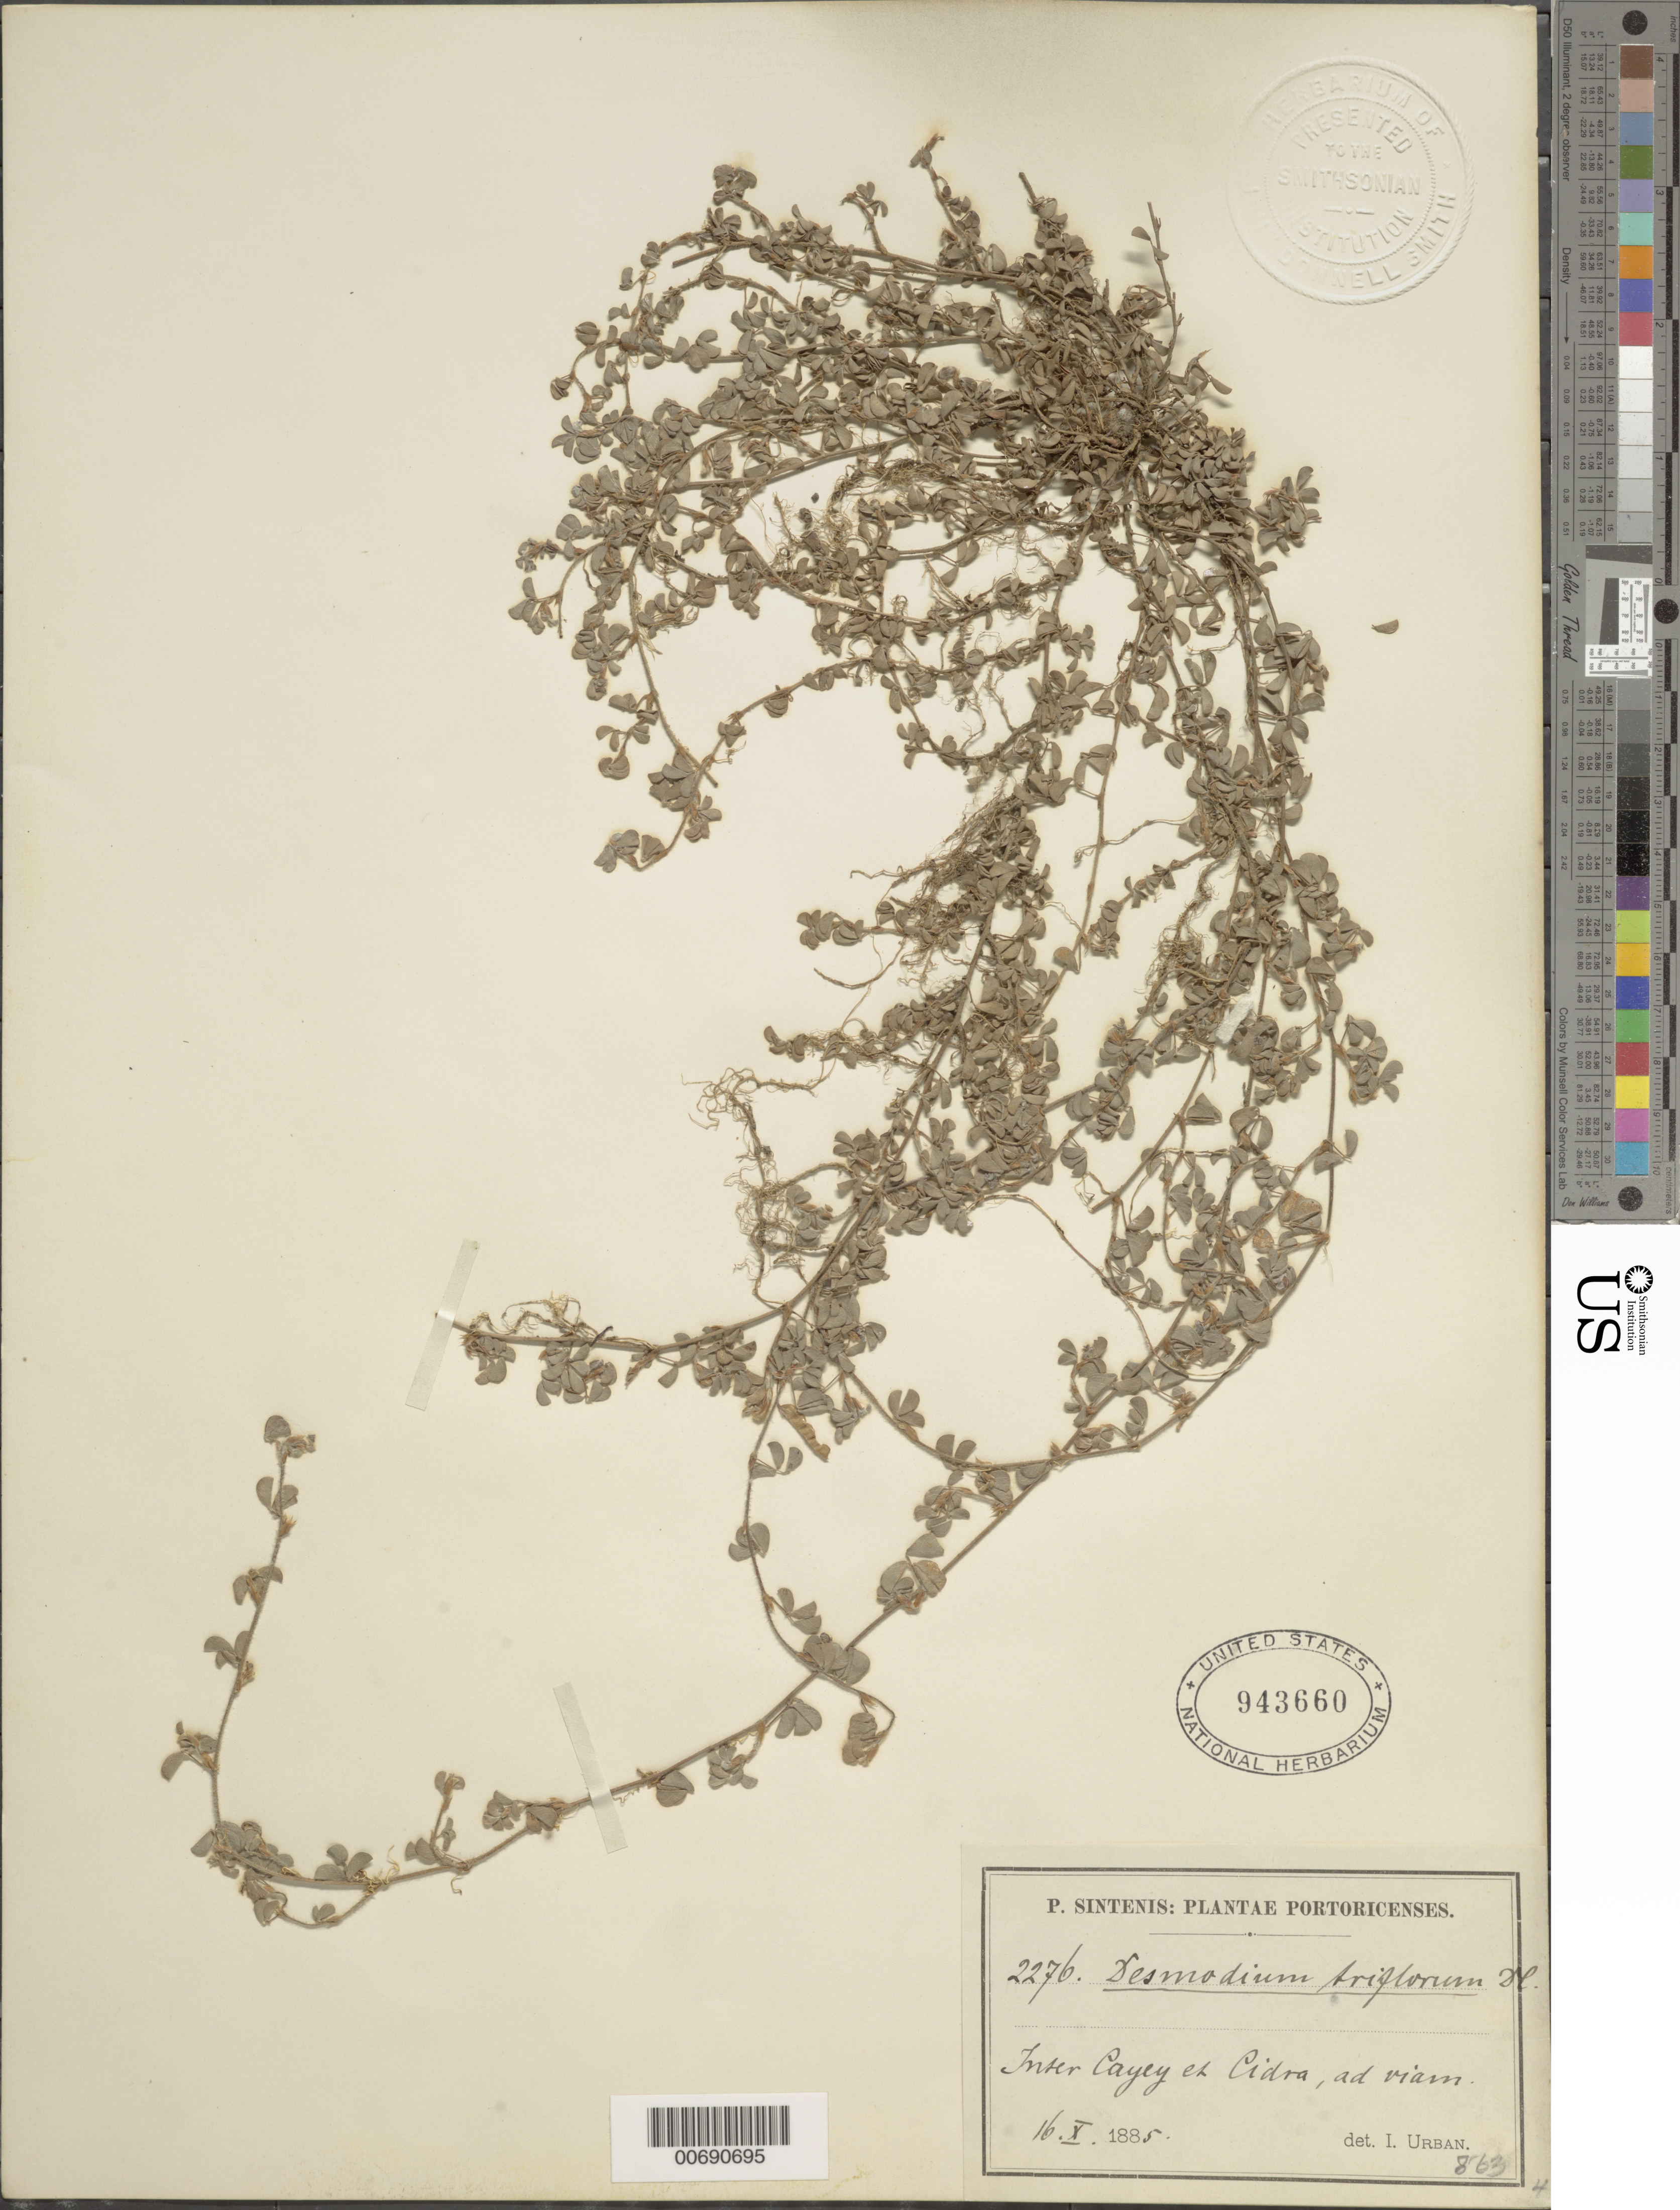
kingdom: Plantae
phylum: Tracheophyta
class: Magnoliopsida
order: Fabales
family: Fabaceae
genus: Grona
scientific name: Grona triflora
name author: (L.) H. Ohashi & K. Ohashi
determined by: Strong, Mark T., (BOT), Smithsonian Institution - National Museum of Natural History (UNITED STATES)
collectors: P. Sintenis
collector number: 2276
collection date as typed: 16 Oct 1885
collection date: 1885-10-16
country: Puerto Rico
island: Greater Antilles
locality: Inter Cayey et Cidra.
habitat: ad viam.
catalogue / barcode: US 943660